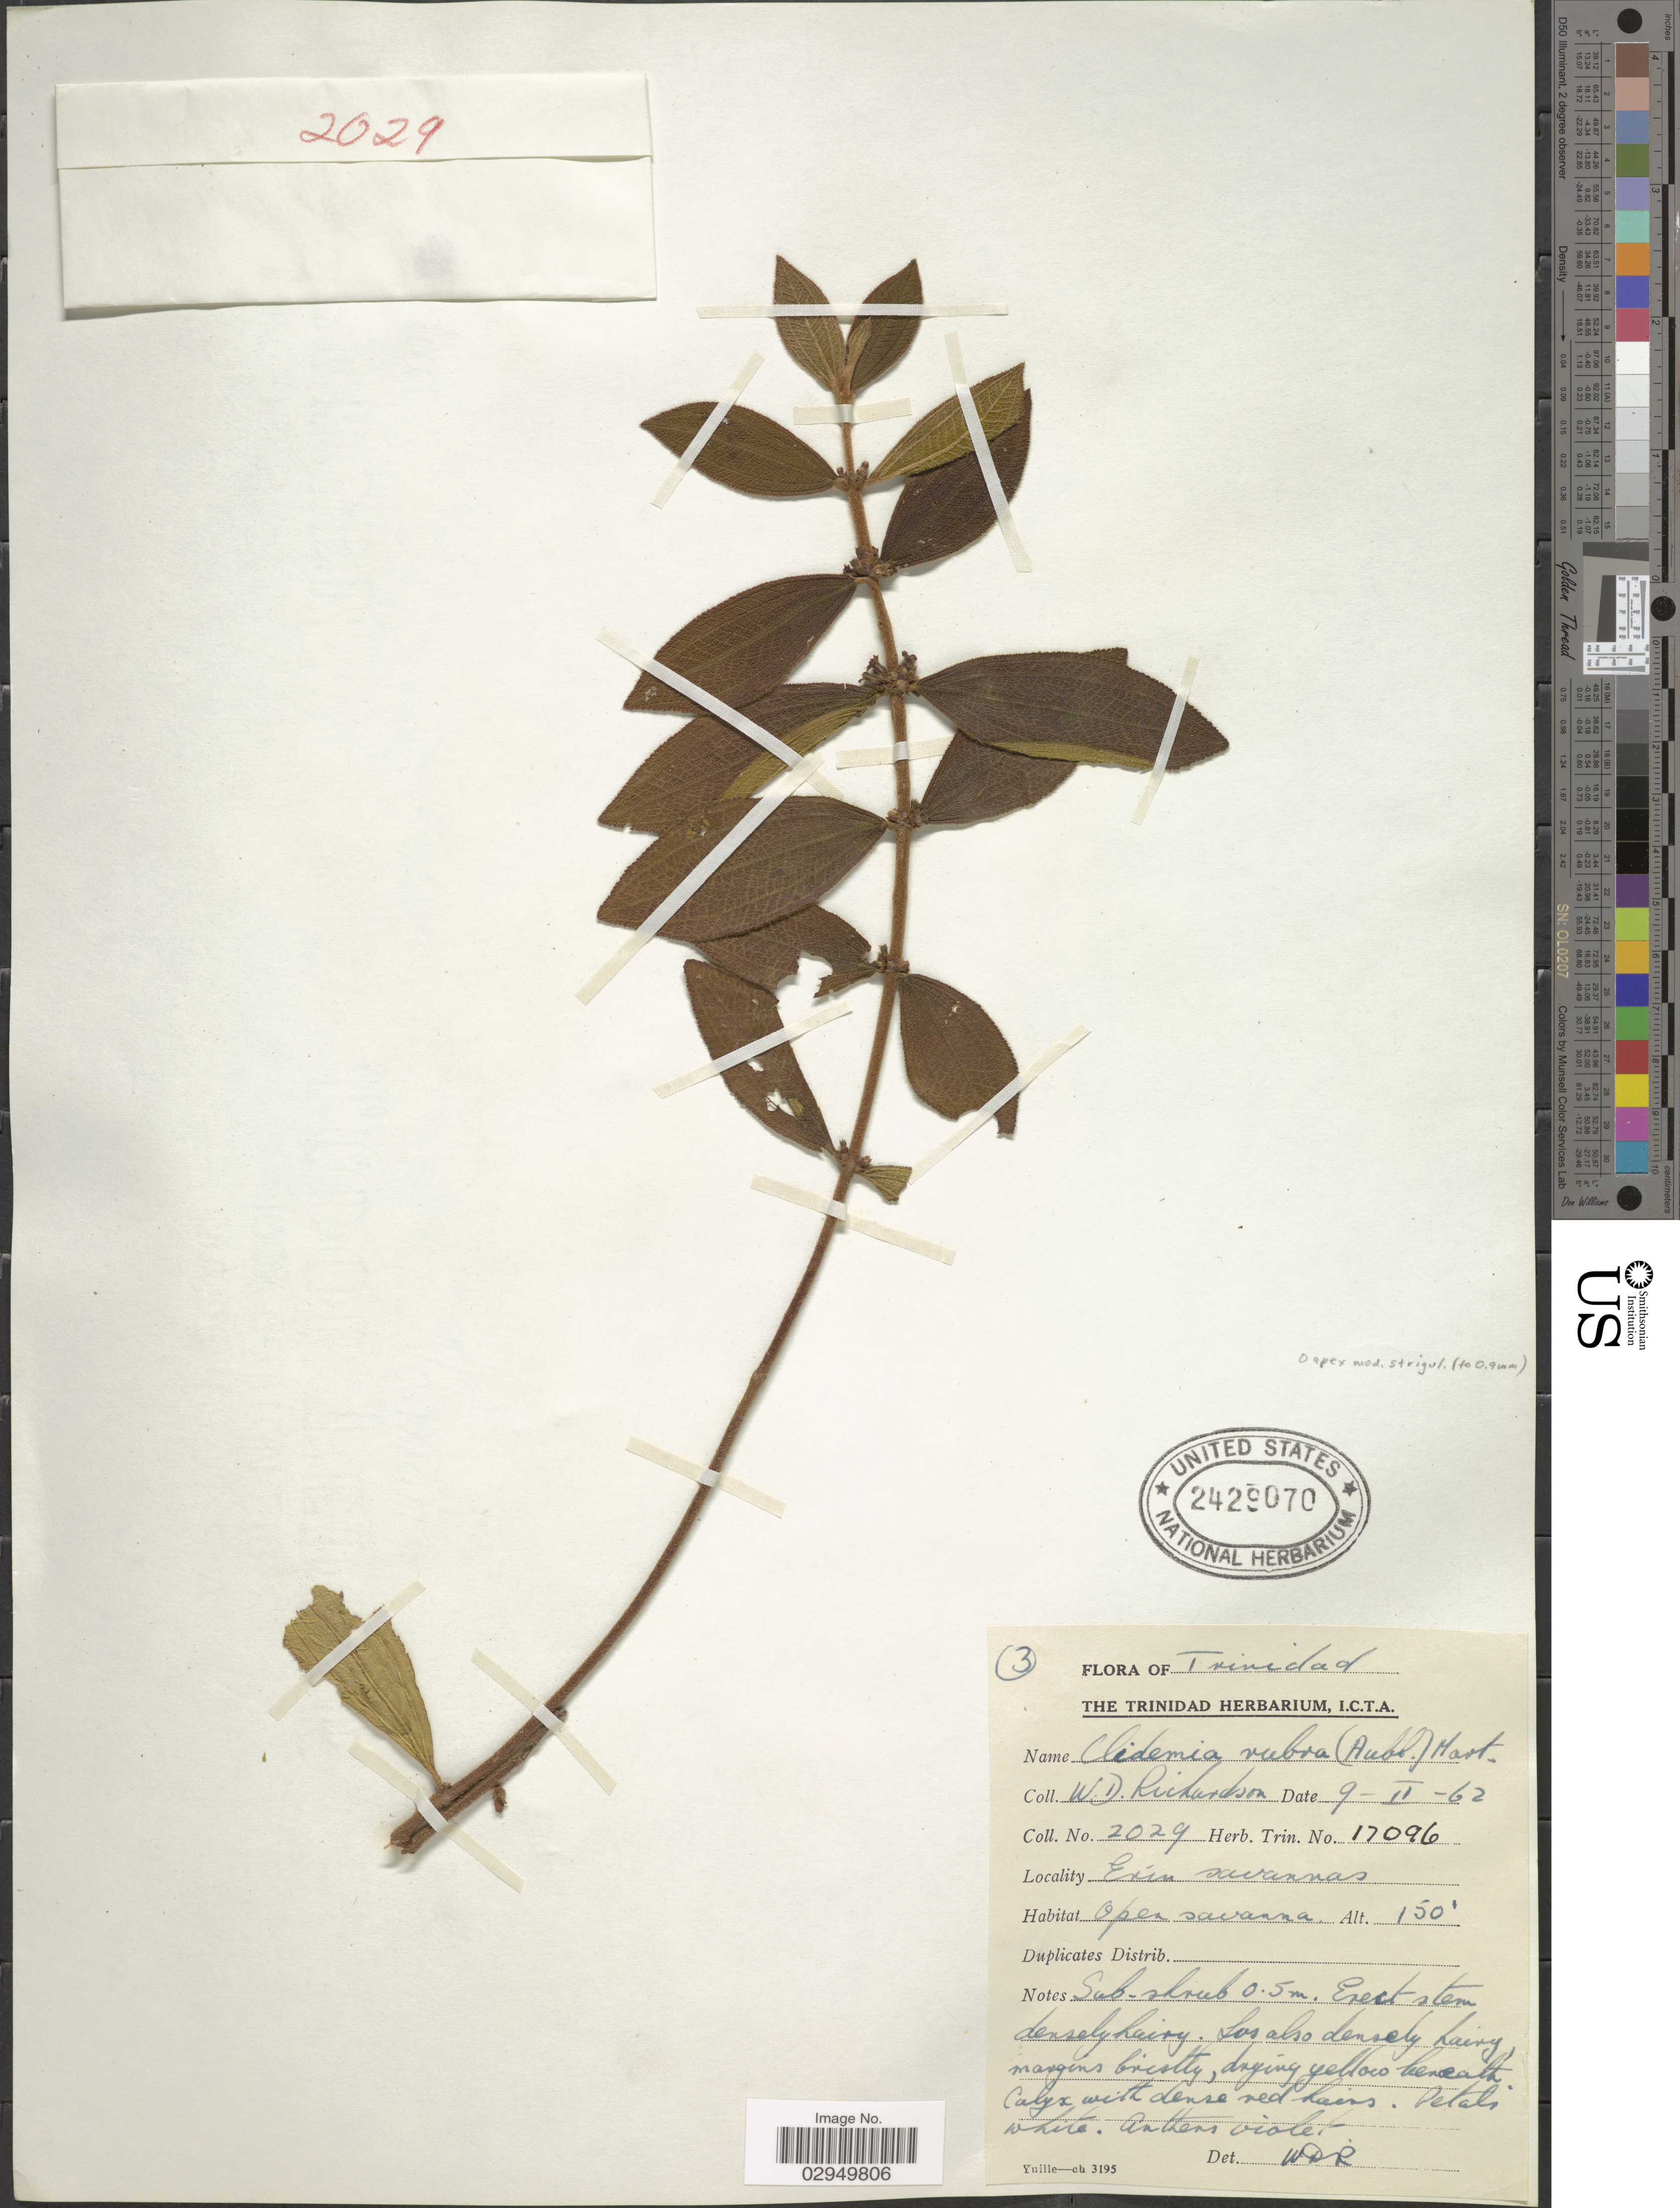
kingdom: Plantae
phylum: Tracheophyta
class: Magnoliopsida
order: Myrtales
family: Melastomataceae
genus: Clidemia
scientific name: Clidemia sericea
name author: D. Don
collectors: W. D. Richardson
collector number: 2029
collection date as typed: Transcribed d/m/y: 9/2/62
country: Trinidad and Tobago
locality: Trinidad. Erin savannas.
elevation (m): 46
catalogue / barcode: US 2429070